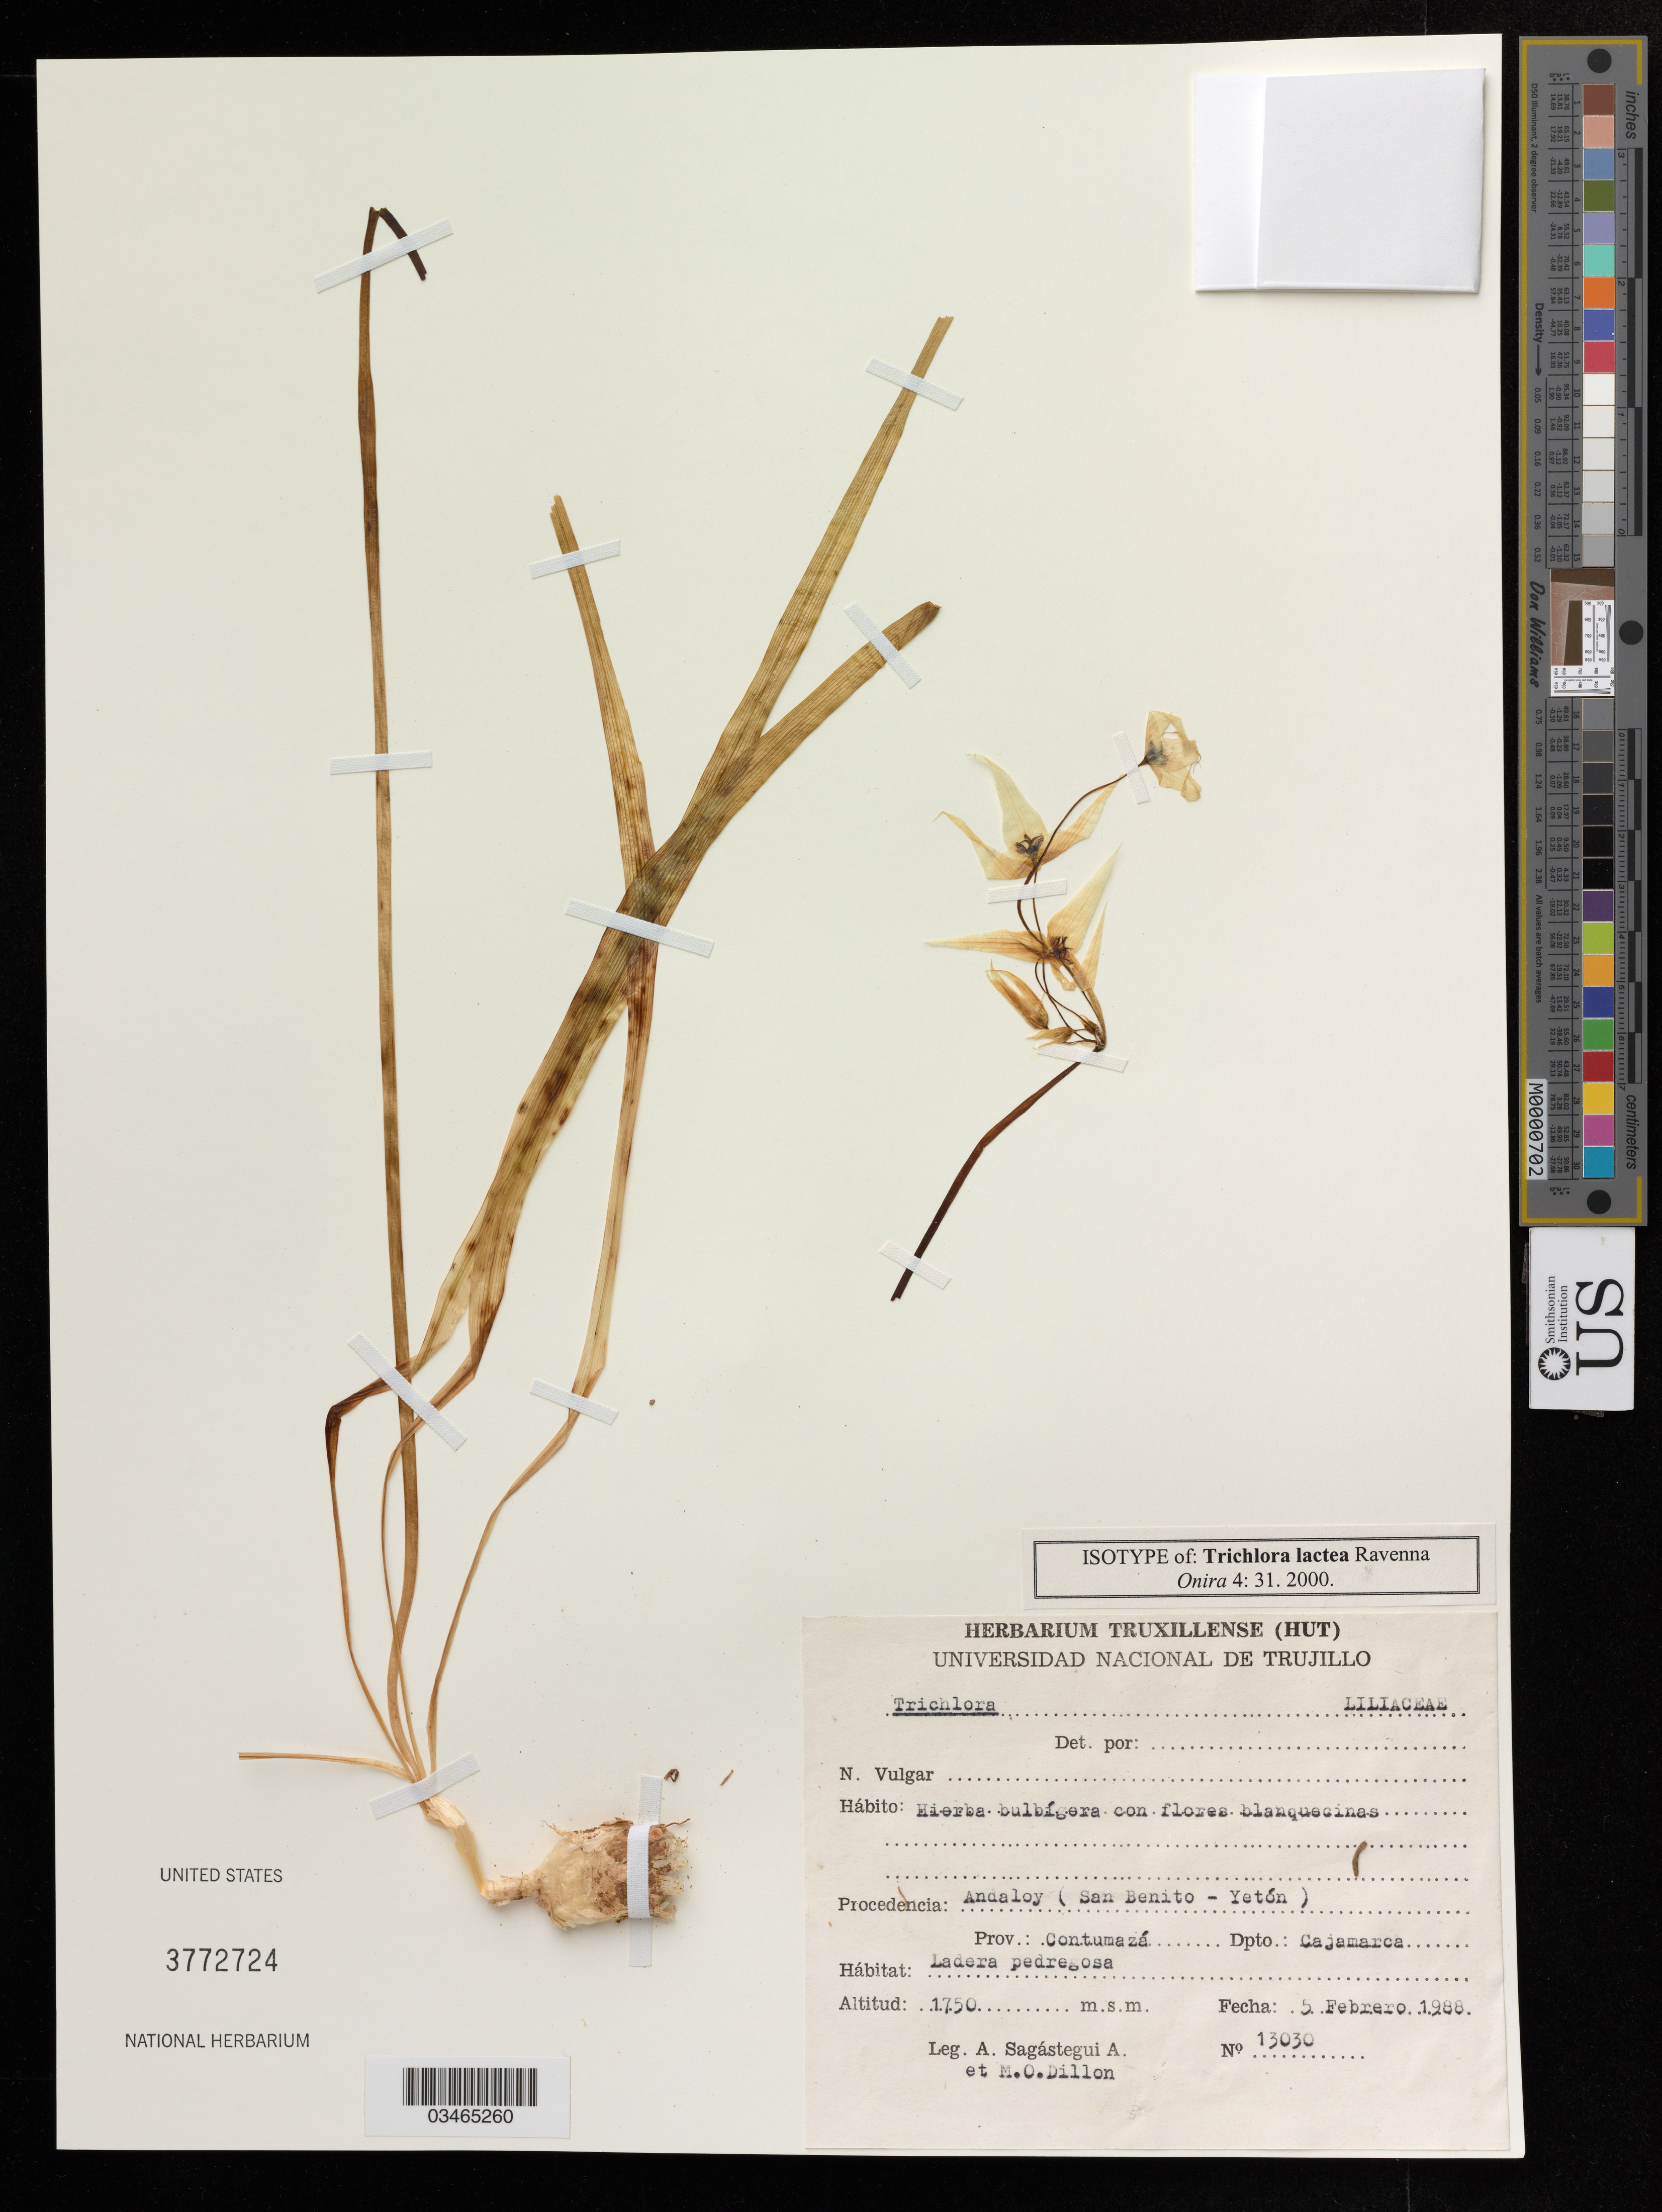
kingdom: Plantae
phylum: Tracheophyta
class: Liliopsida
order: Asparagales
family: Amaryllidaceae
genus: Trichlora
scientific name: Trichlora lactea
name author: Ravenna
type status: Isotype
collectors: A. Sagastegui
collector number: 13030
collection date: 1988-02-05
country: Peru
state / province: Cajamarca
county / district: Contumazá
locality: Andaloy (San Benito - Yeton).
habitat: Ladera pedregosa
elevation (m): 1750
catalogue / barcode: US 3772724